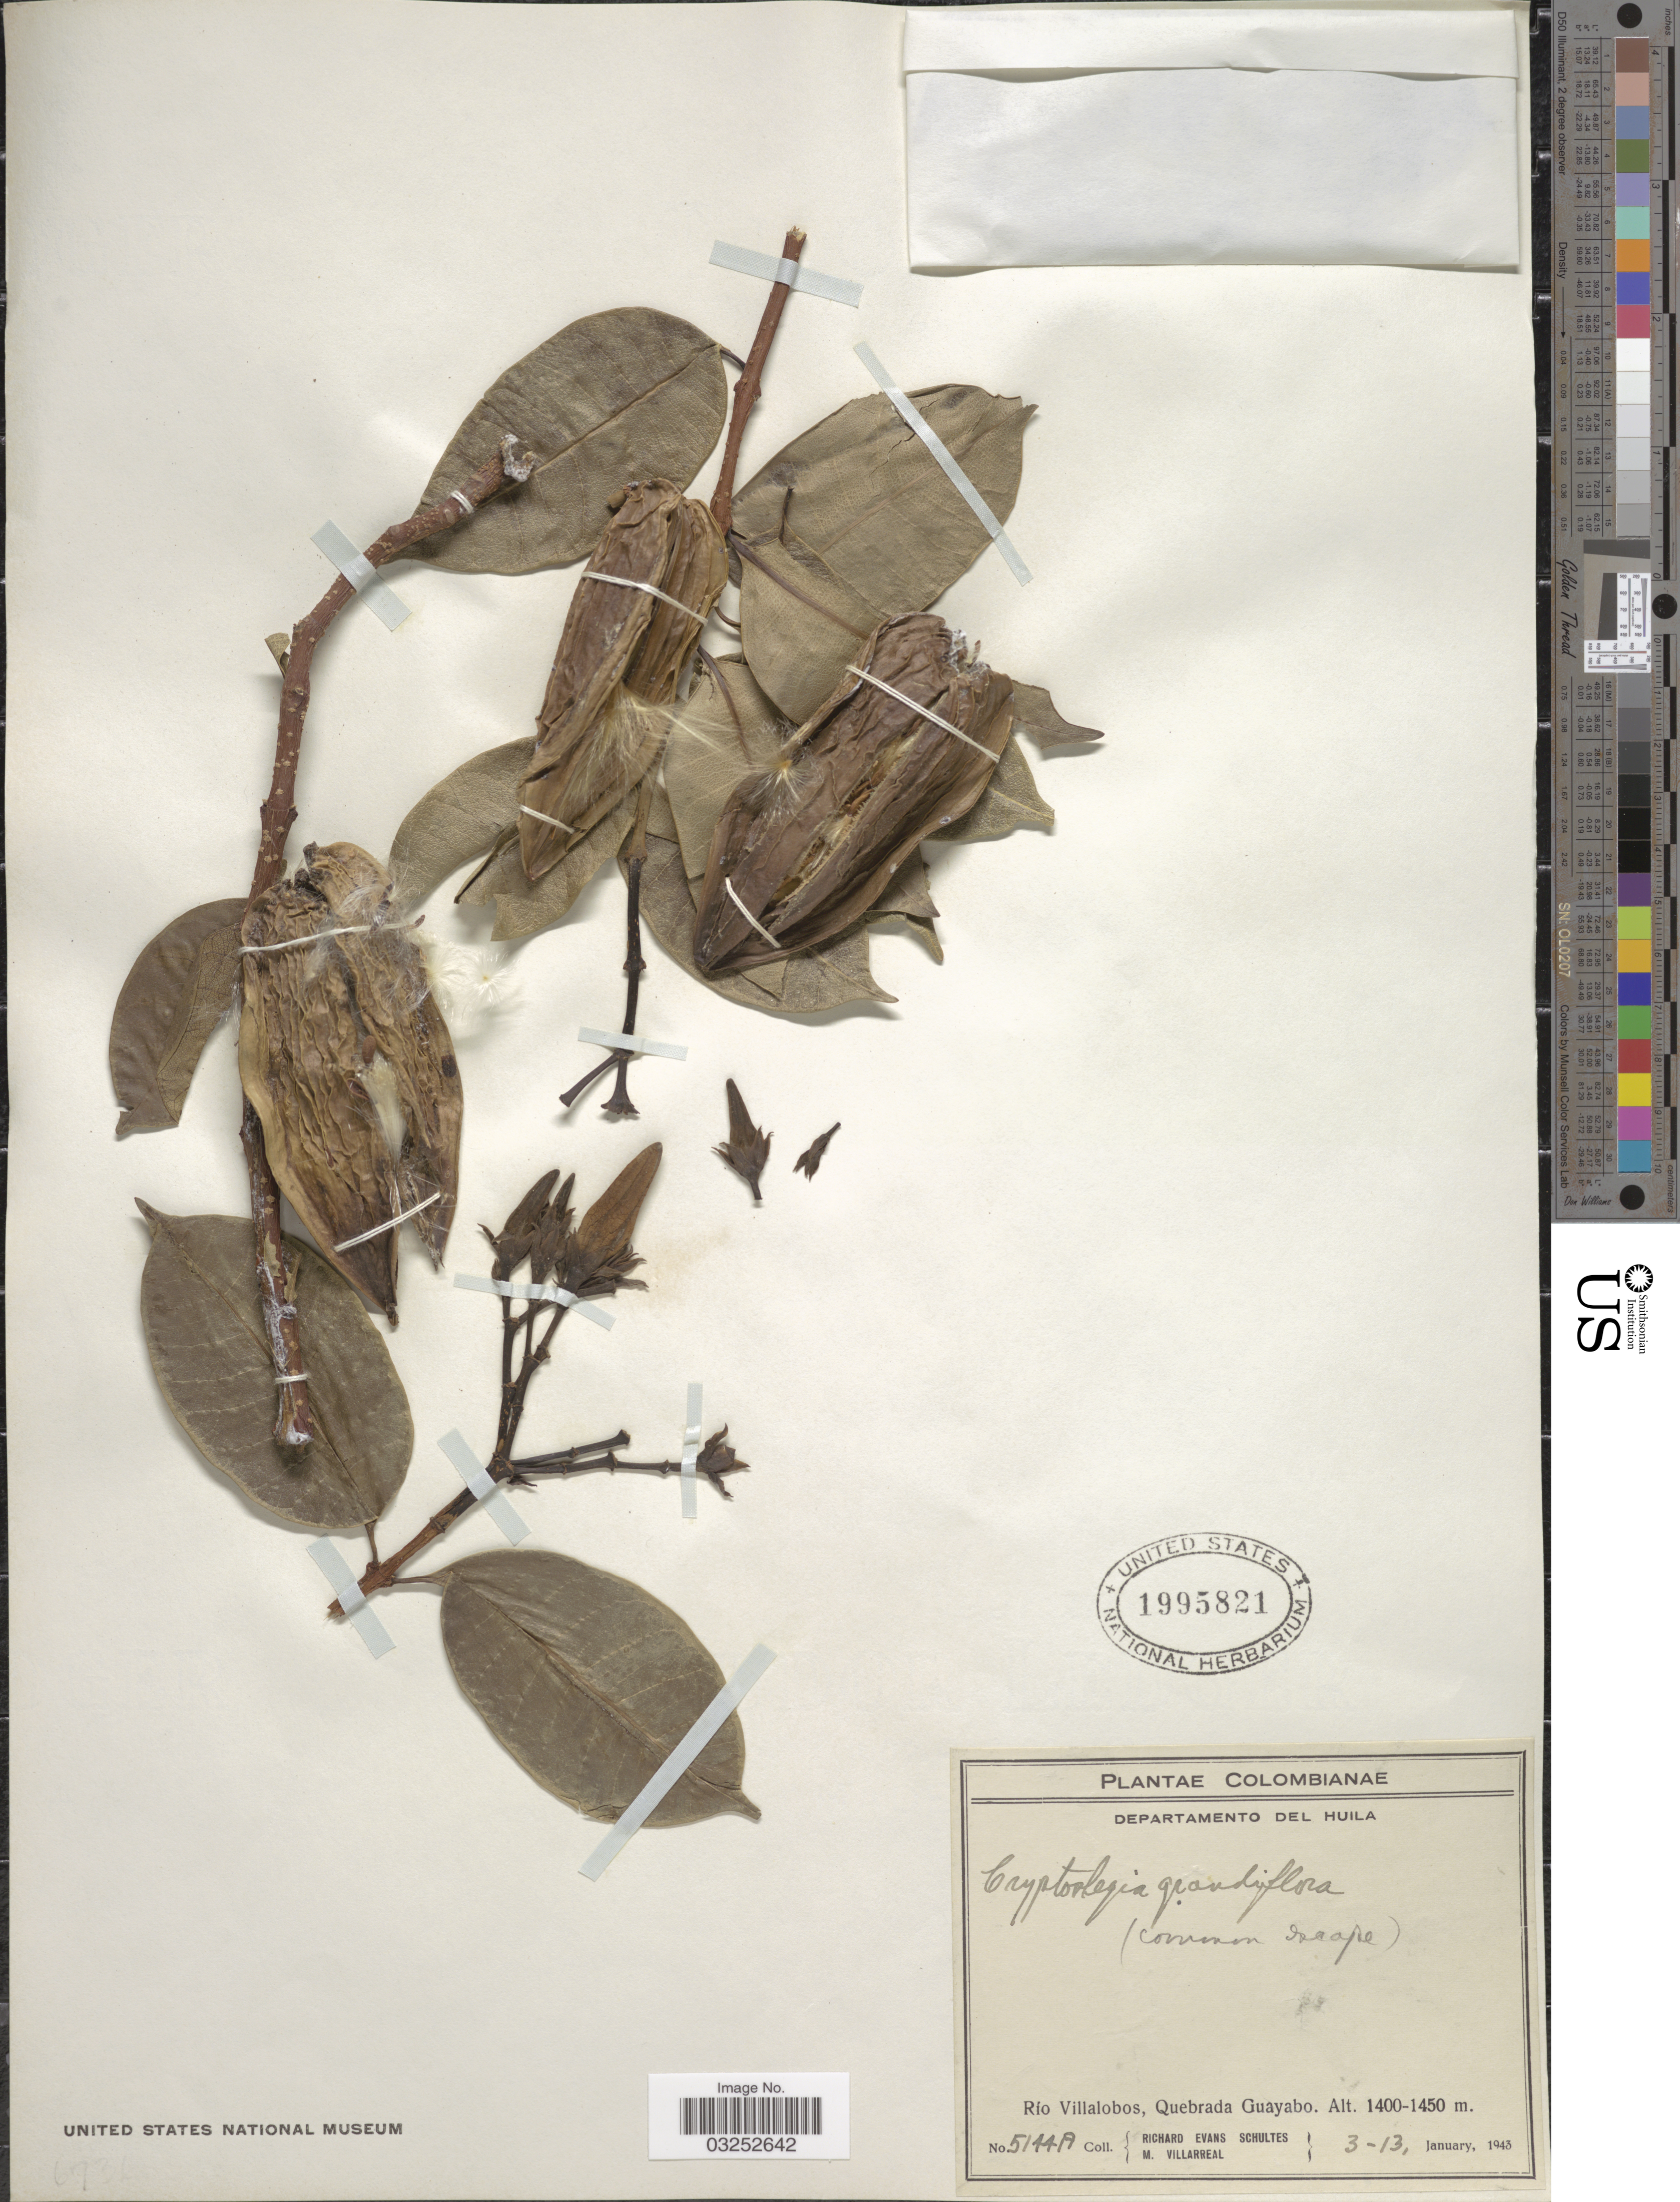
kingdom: Plantae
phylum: Tracheophyta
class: Magnoliopsida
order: Gentianales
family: Apocynaceae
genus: Cryptostegia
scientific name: Cryptostegia grandiflora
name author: Roxb. ex R. Br.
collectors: R. E. Schultes & M. Villarreal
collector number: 514417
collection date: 1943-01-03/1943-01-13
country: Colombia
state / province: Huila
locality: Departamento Del Huila, Río Villalobos, Quebrada Guayabo.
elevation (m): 1400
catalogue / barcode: US 1995821